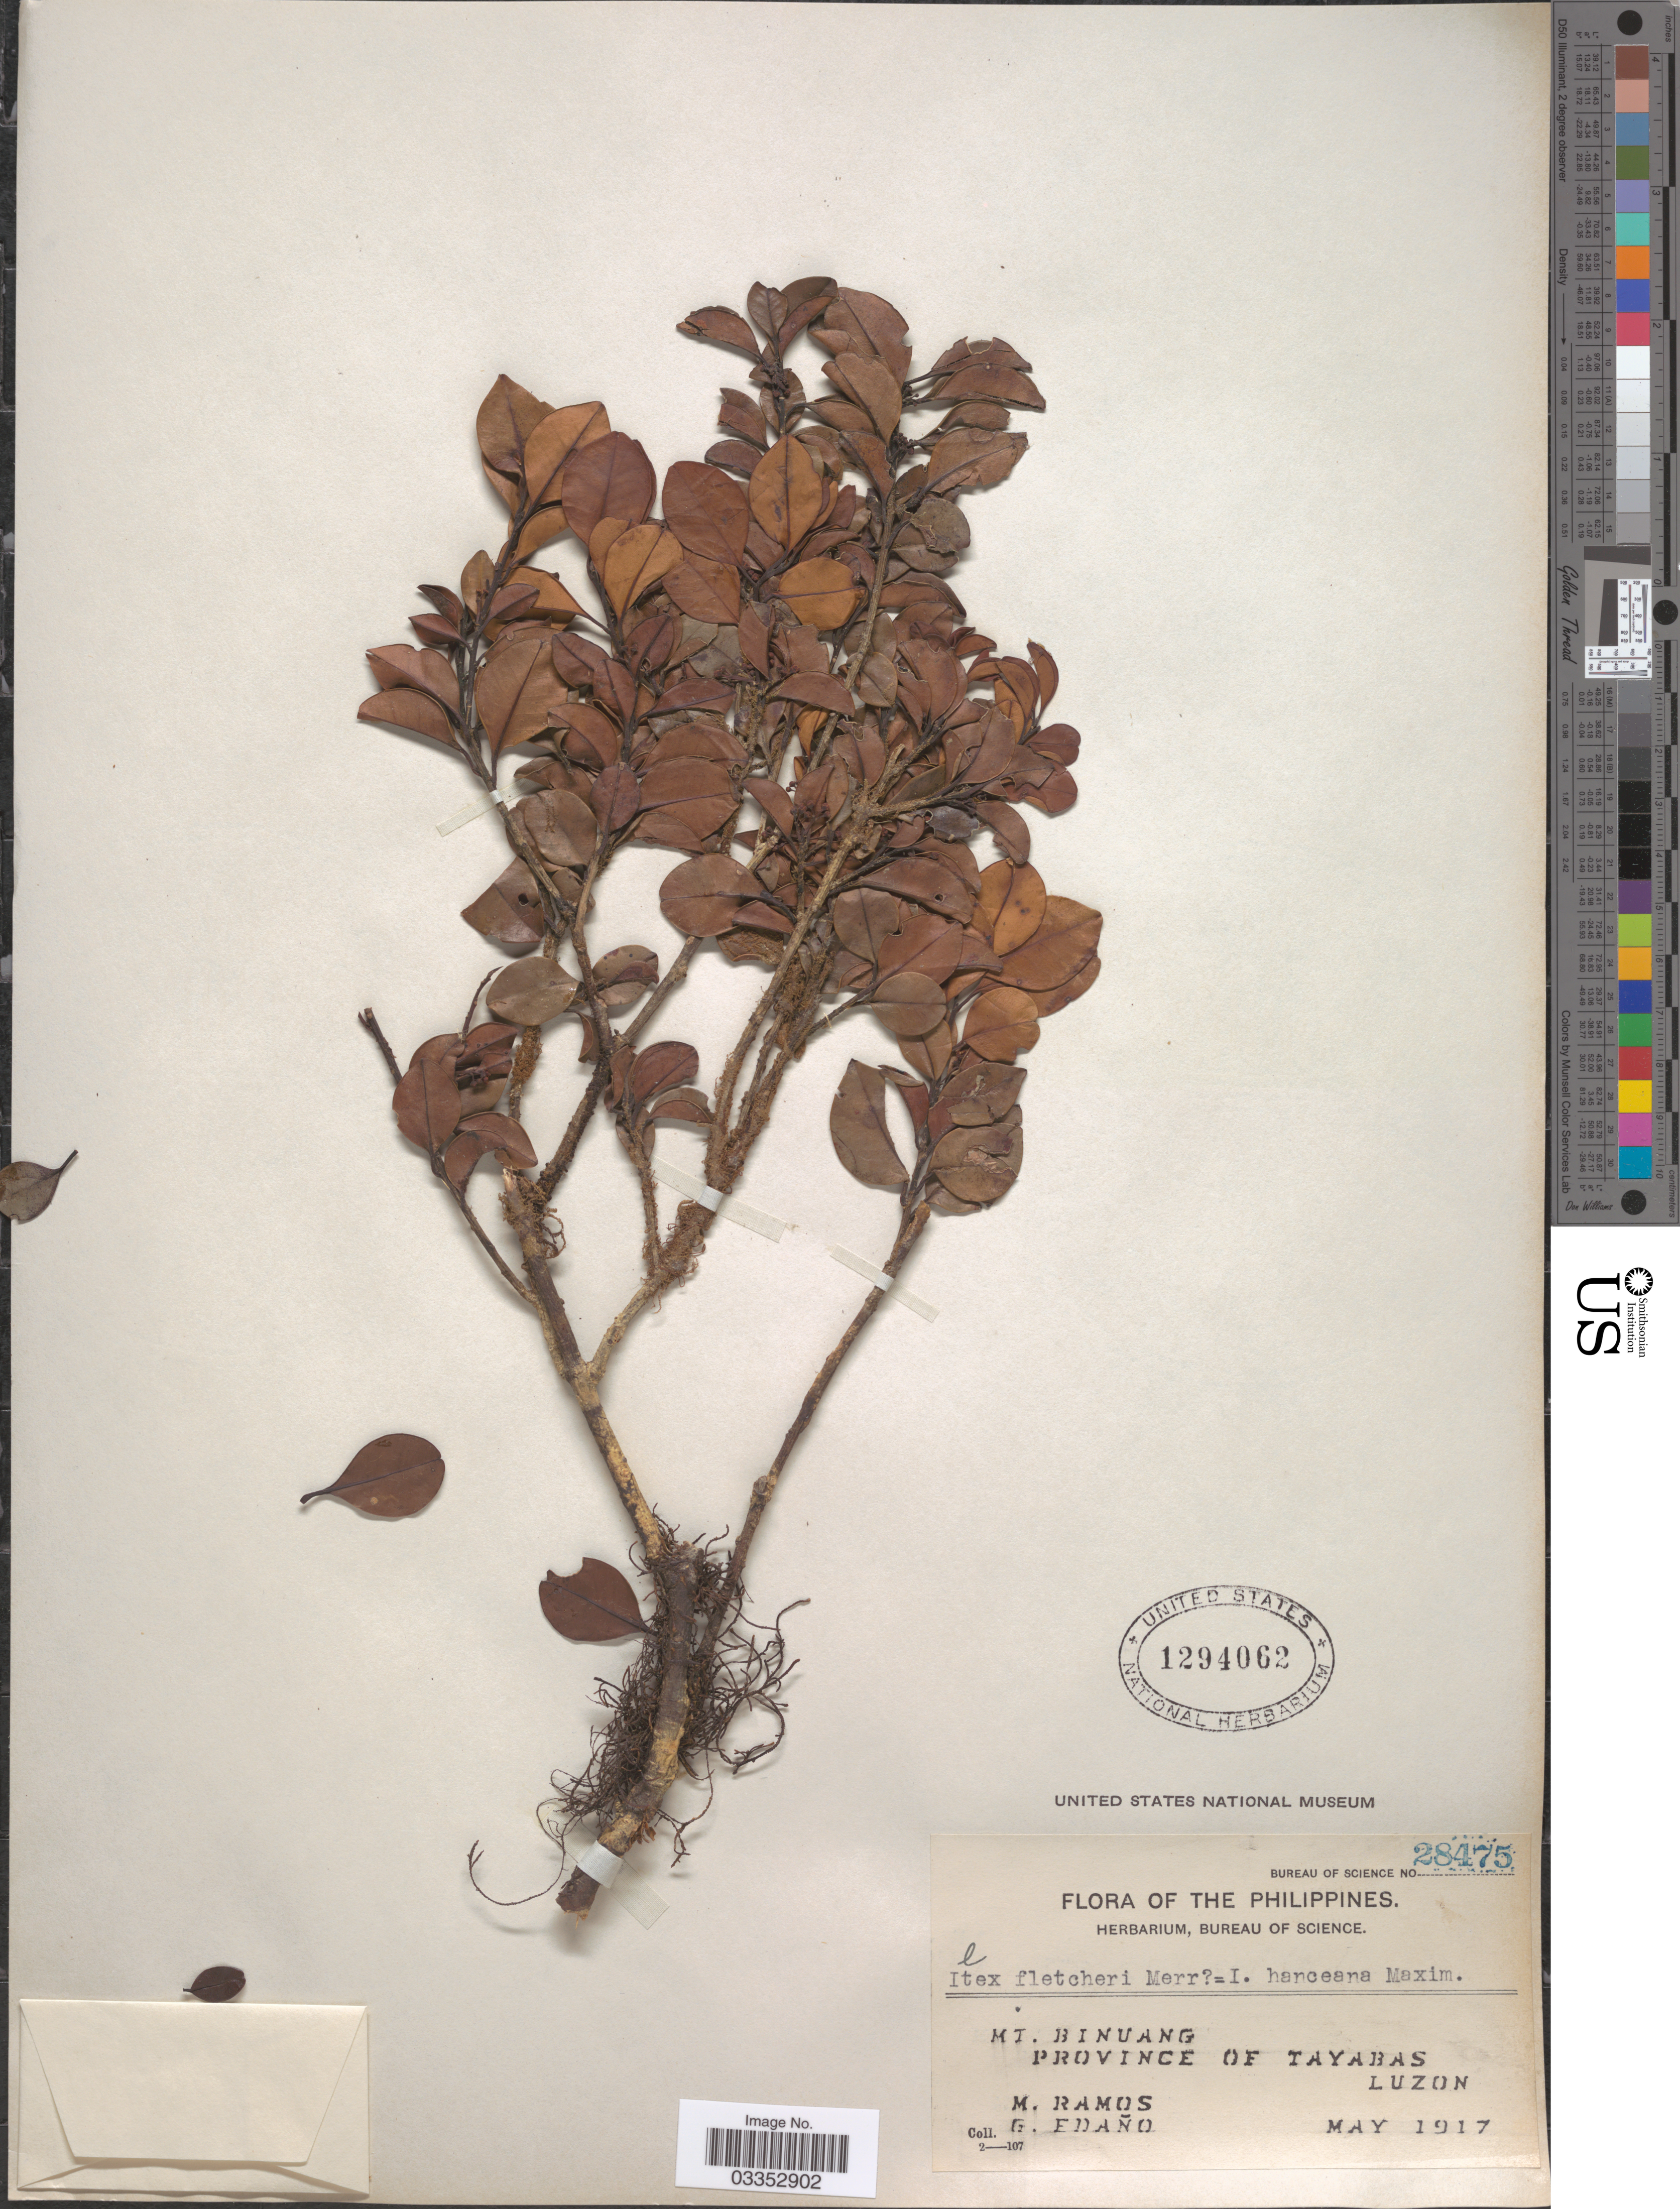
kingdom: Plantae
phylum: Tracheophyta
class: Magnoliopsida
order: Aquifoliales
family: Aquifoliaceae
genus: Ilex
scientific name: Ilex fletcheri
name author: Merr.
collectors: M. Ramos & G. Edaño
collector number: Bureau of Science 28475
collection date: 1917-05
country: Philippines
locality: Mt. Binuang, Province of Tayabas, Luzon.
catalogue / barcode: US 1294062